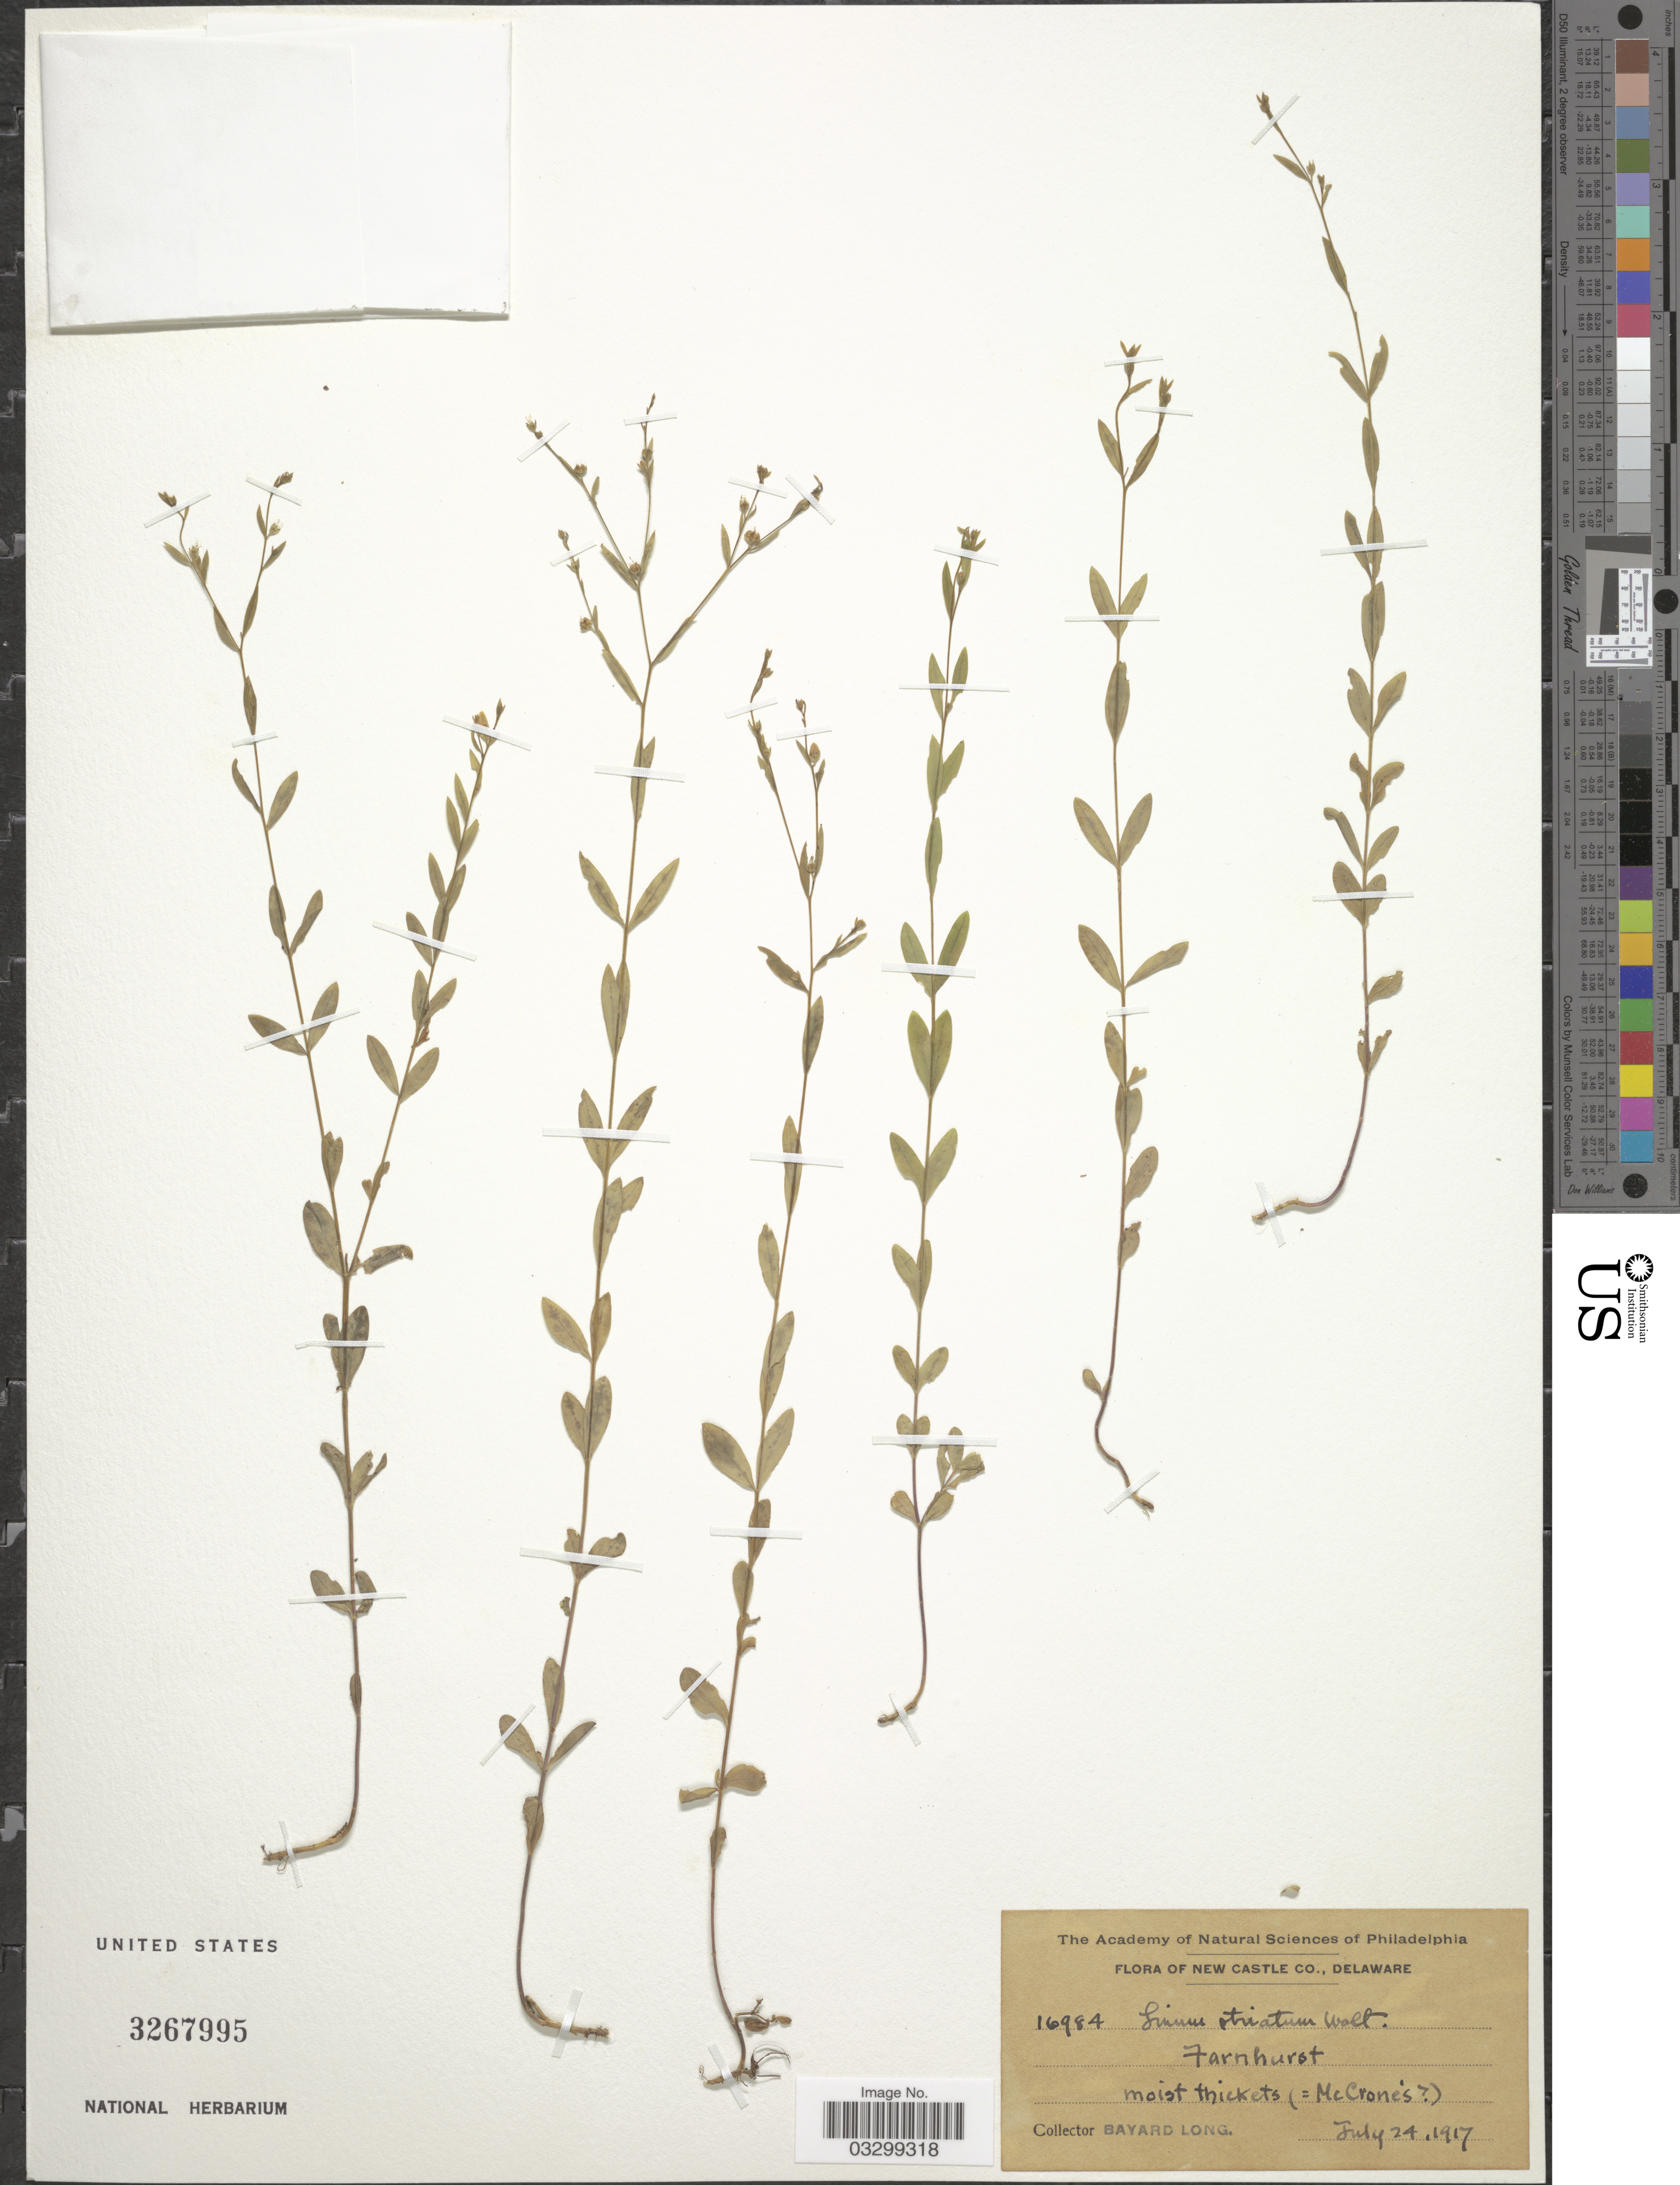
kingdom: Plantae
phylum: Tracheophyta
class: Magnoliopsida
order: Malpighiales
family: Linaceae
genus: Linum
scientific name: Linum striatum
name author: Walter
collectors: B. Long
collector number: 16984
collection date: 1917-07-24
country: United States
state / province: Delaware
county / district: New Castle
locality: New Castle Co. Farnhurst.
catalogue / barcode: US 3267995